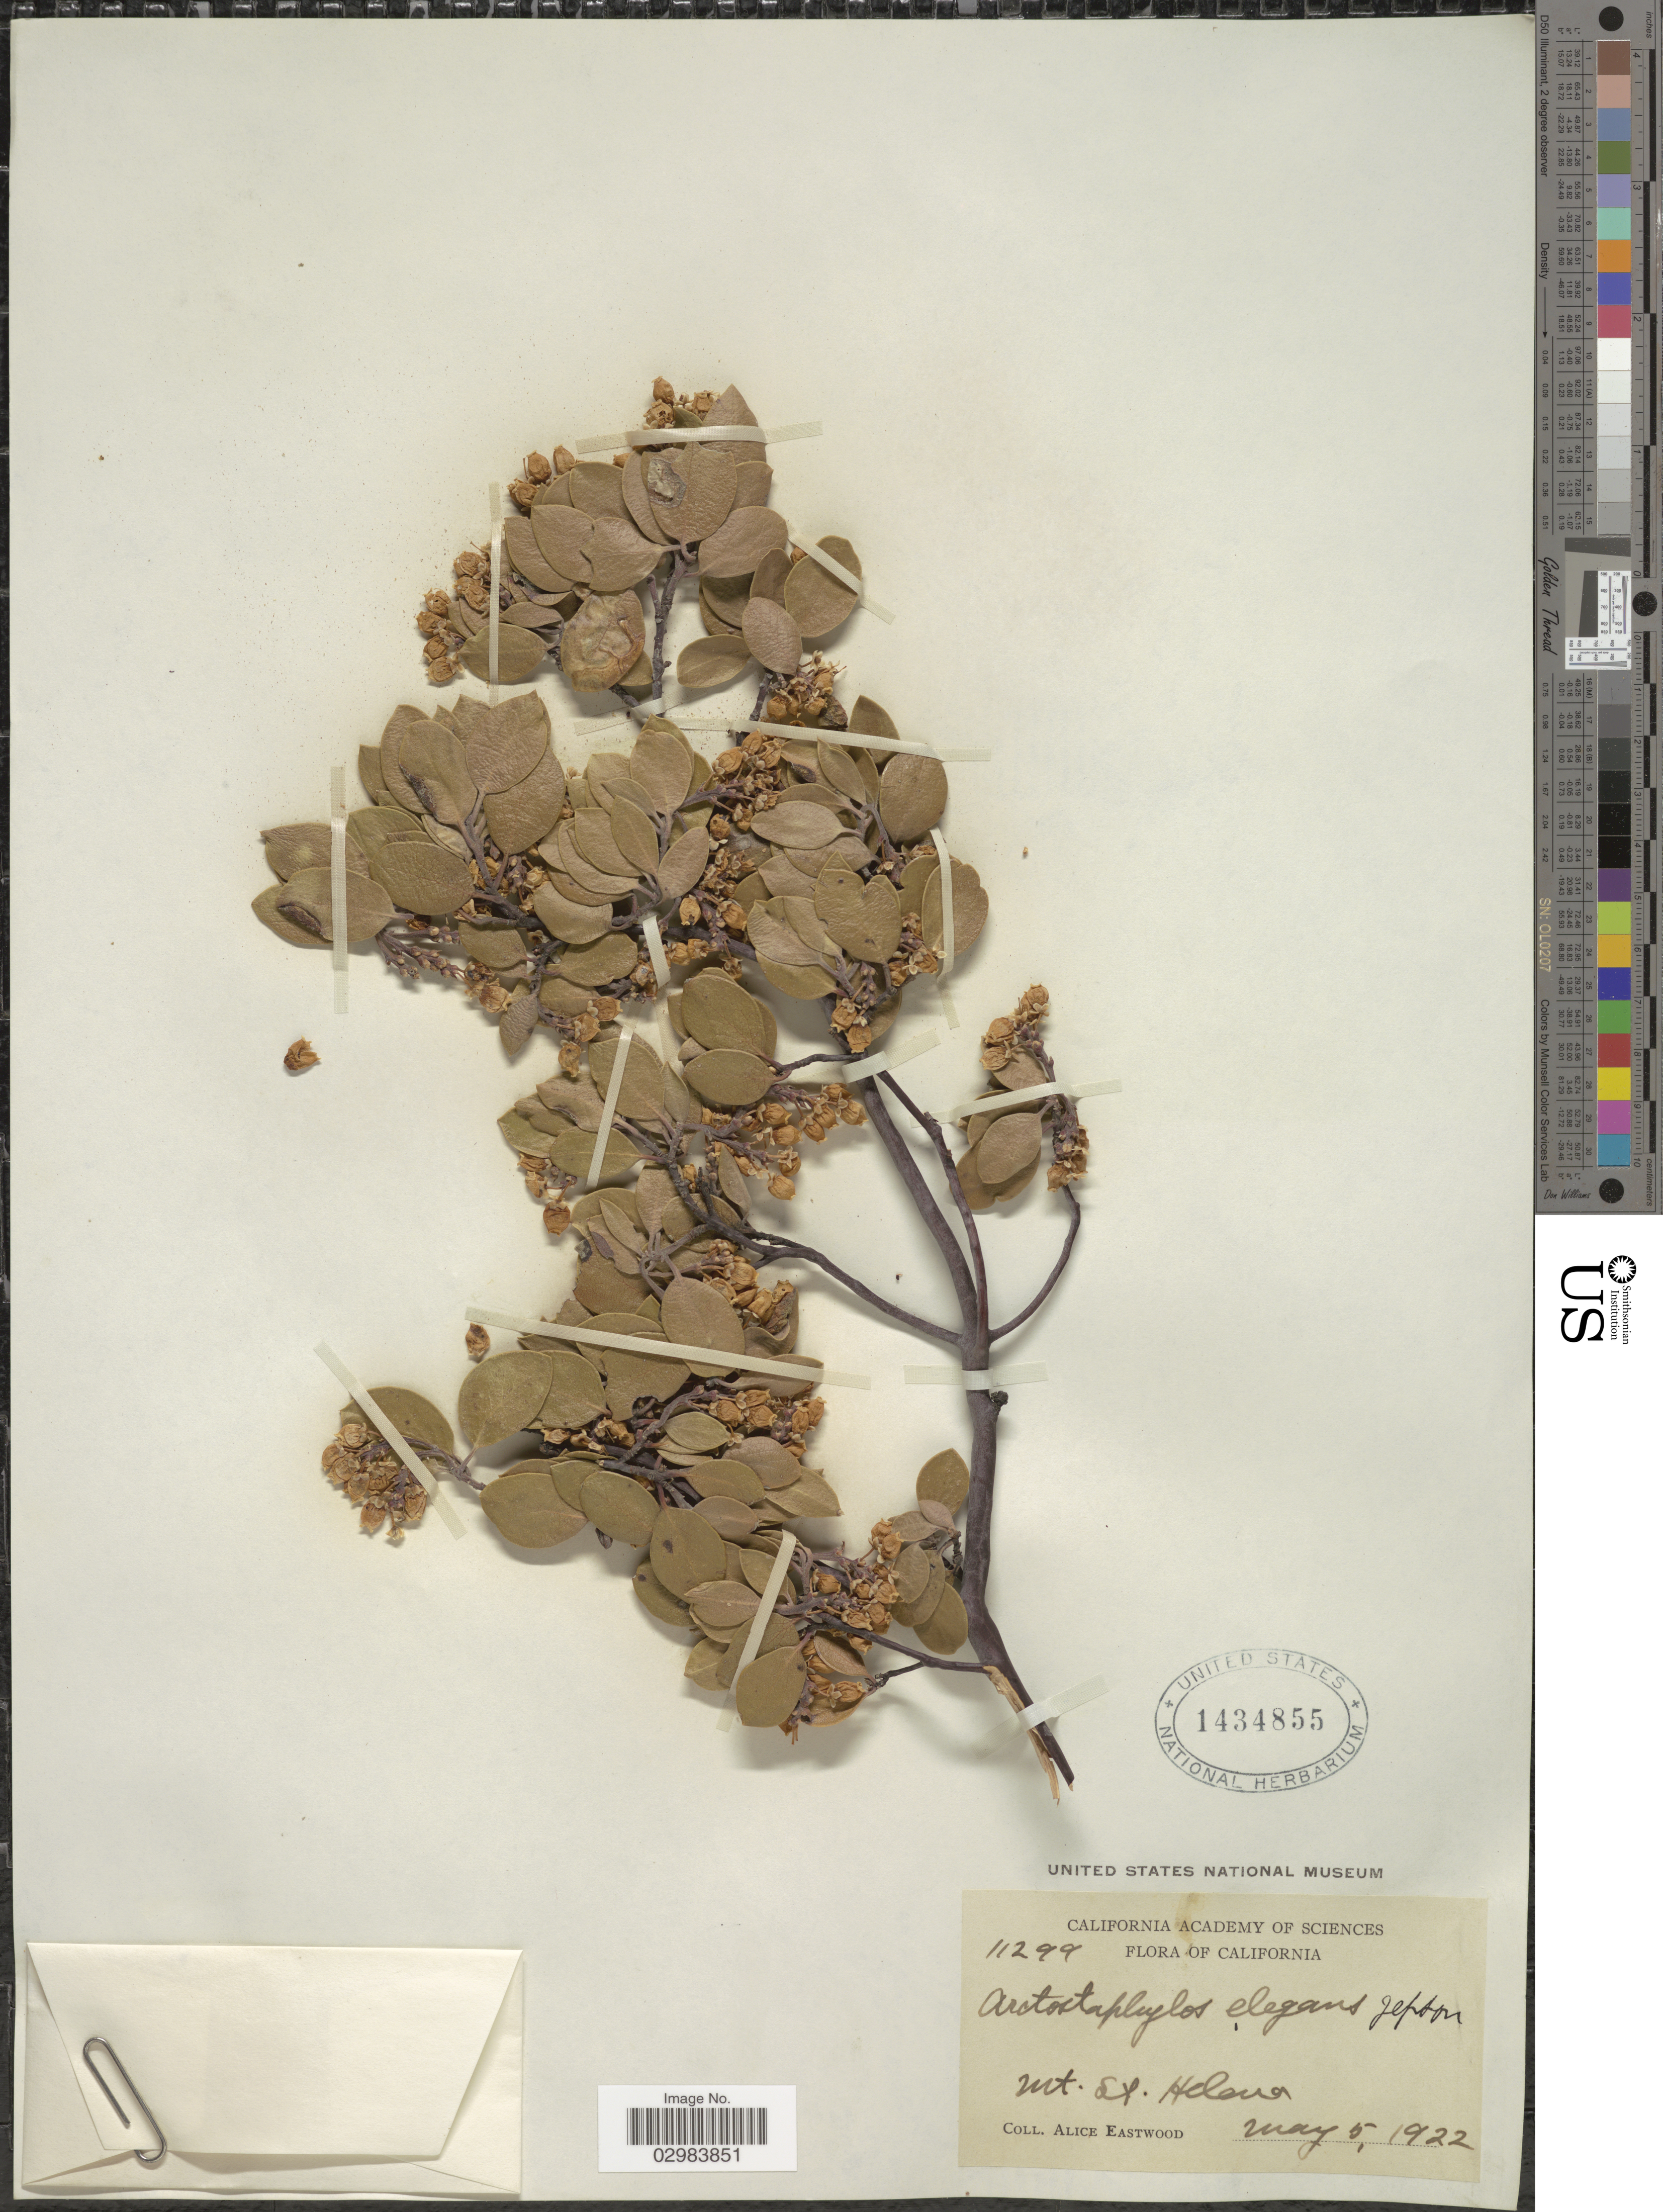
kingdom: Plantae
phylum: Tracheophyta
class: Magnoliopsida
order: Ericales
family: Ericaceae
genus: Arctostaphylos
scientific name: Arctostaphylos elegans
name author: Jeps.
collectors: A. Eastwood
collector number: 11299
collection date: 1922-05-05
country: United States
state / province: California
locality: Mt. St. Helena.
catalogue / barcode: US 1434855